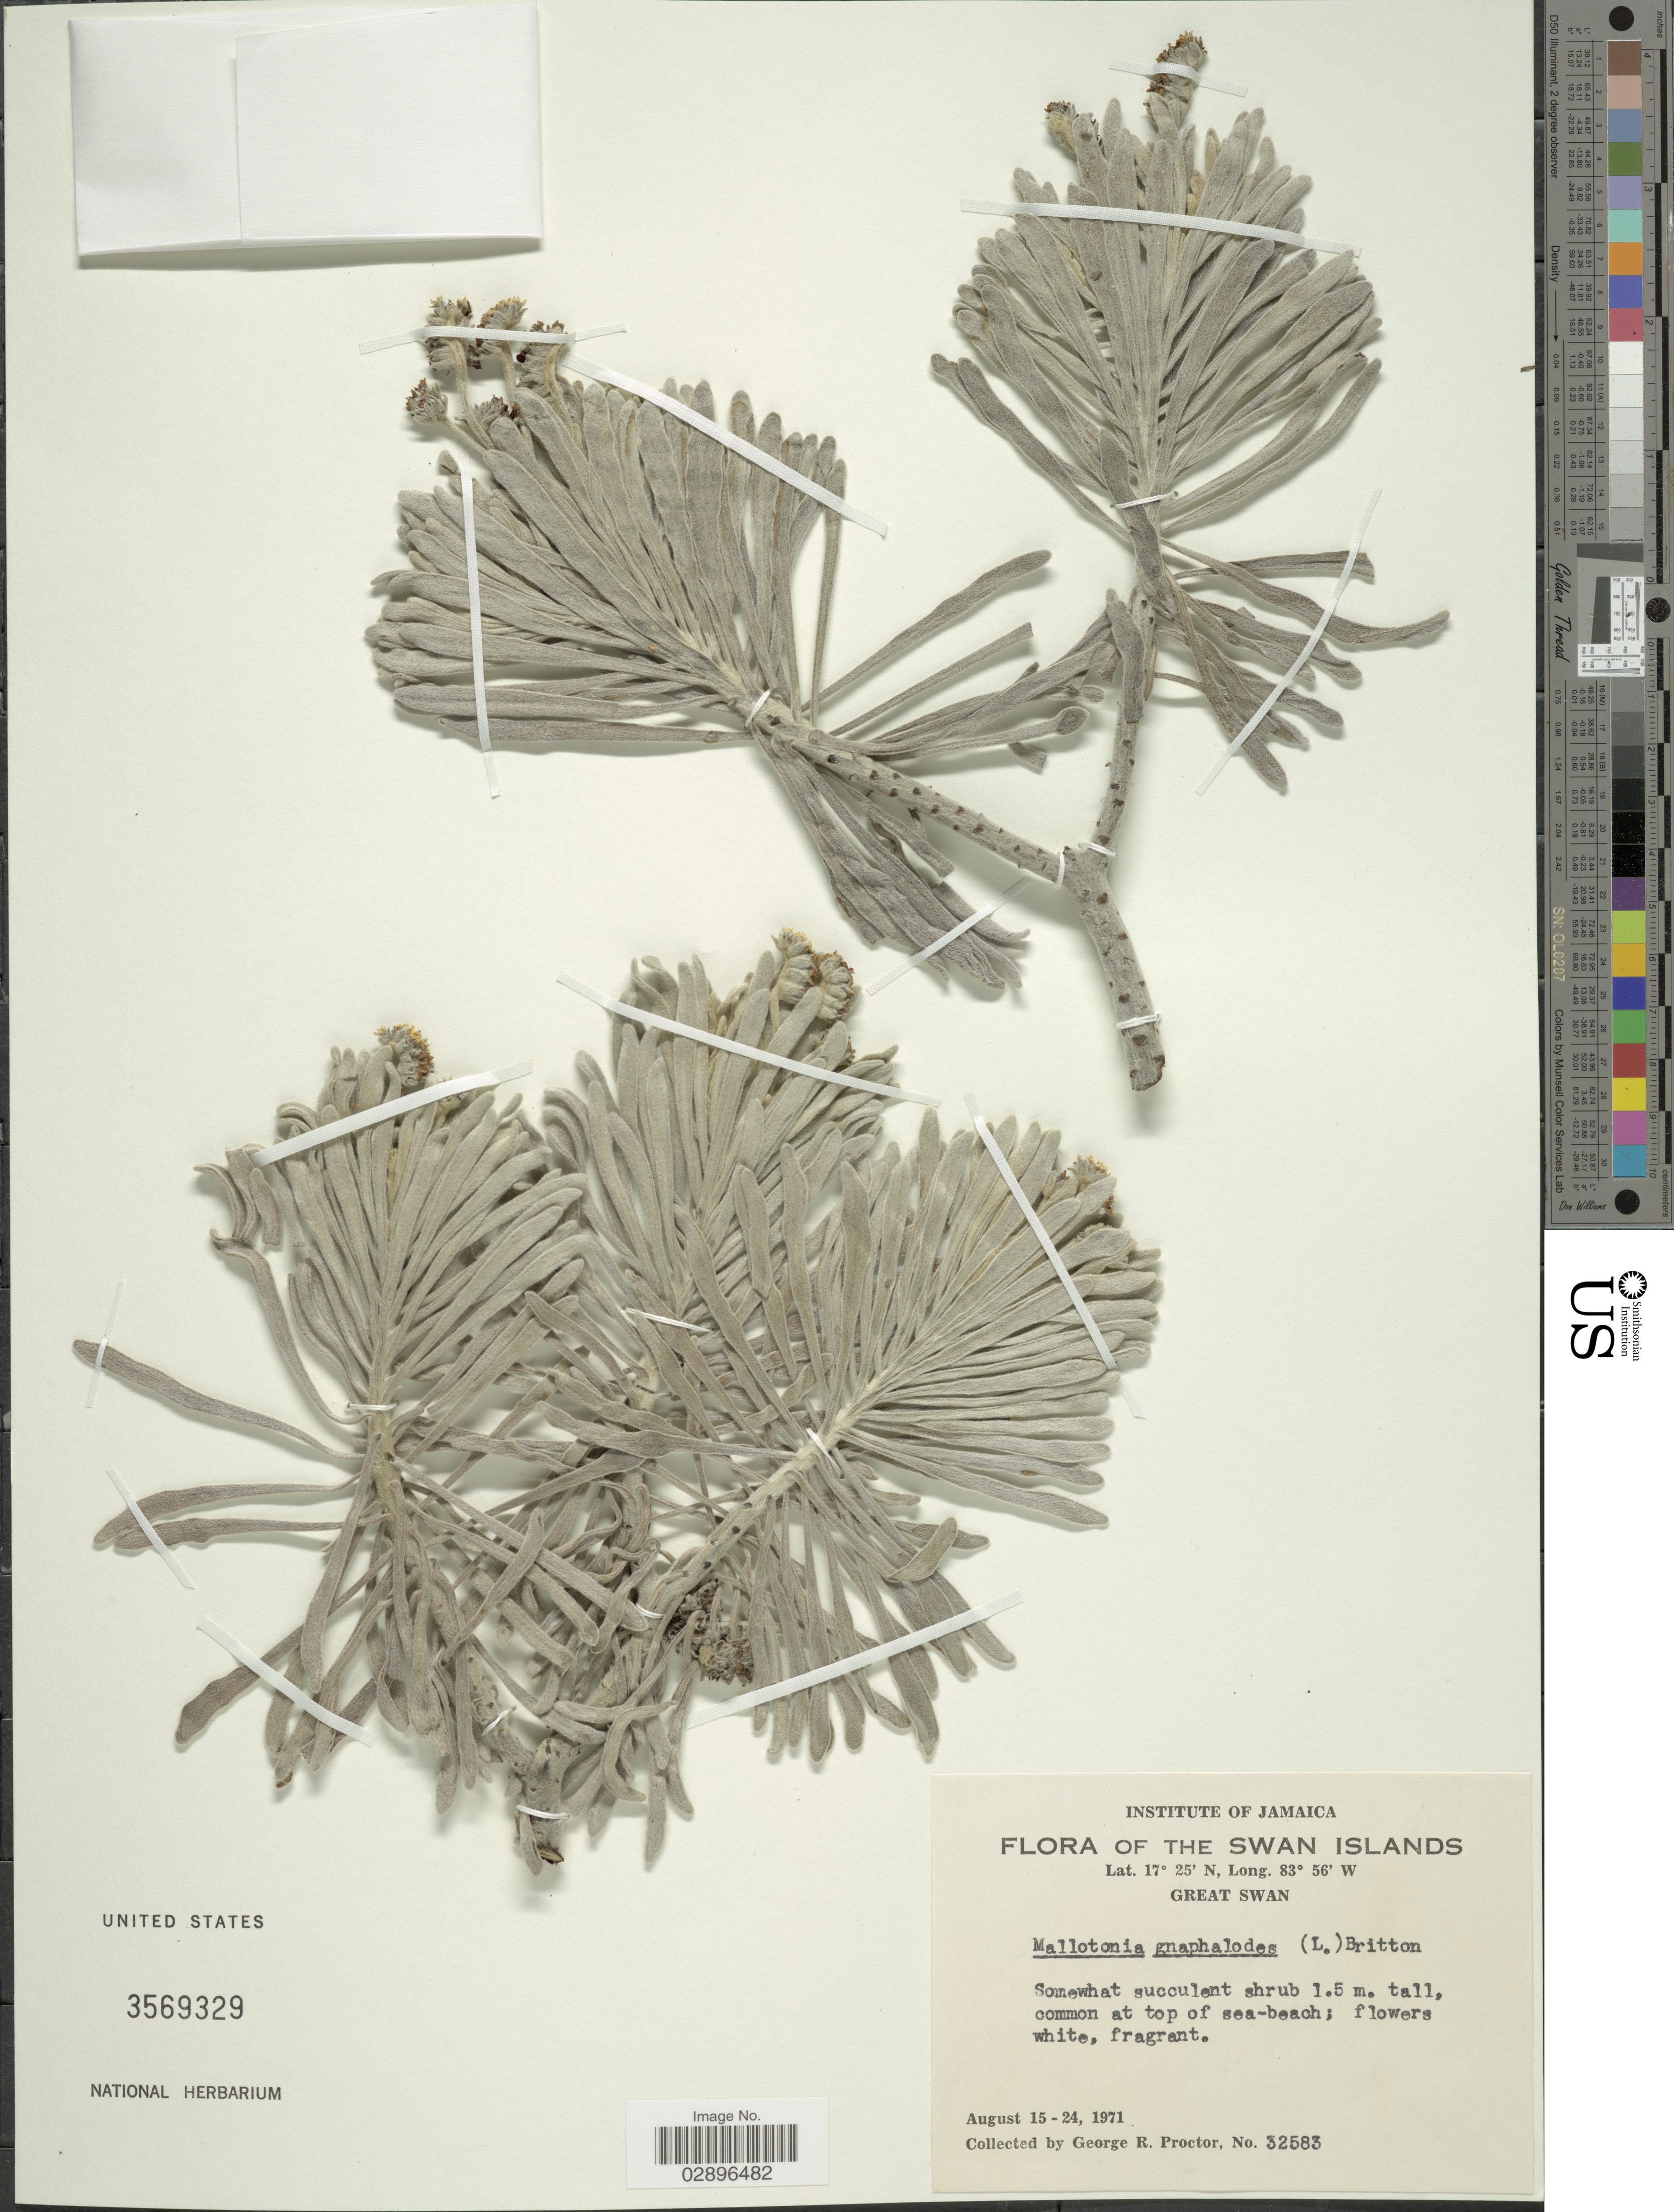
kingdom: Plantae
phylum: Tracheophyta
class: Magnoliopsida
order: Boraginales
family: Heliotropiaceae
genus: Tournefortia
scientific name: Tournefortia gnaphalodes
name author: (L.) R. Br.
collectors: G. R. Proctor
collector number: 32583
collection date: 1971-08-15/1971-08-24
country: Honduras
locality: The Swan Islands. Great Swan.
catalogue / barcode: US 3569329